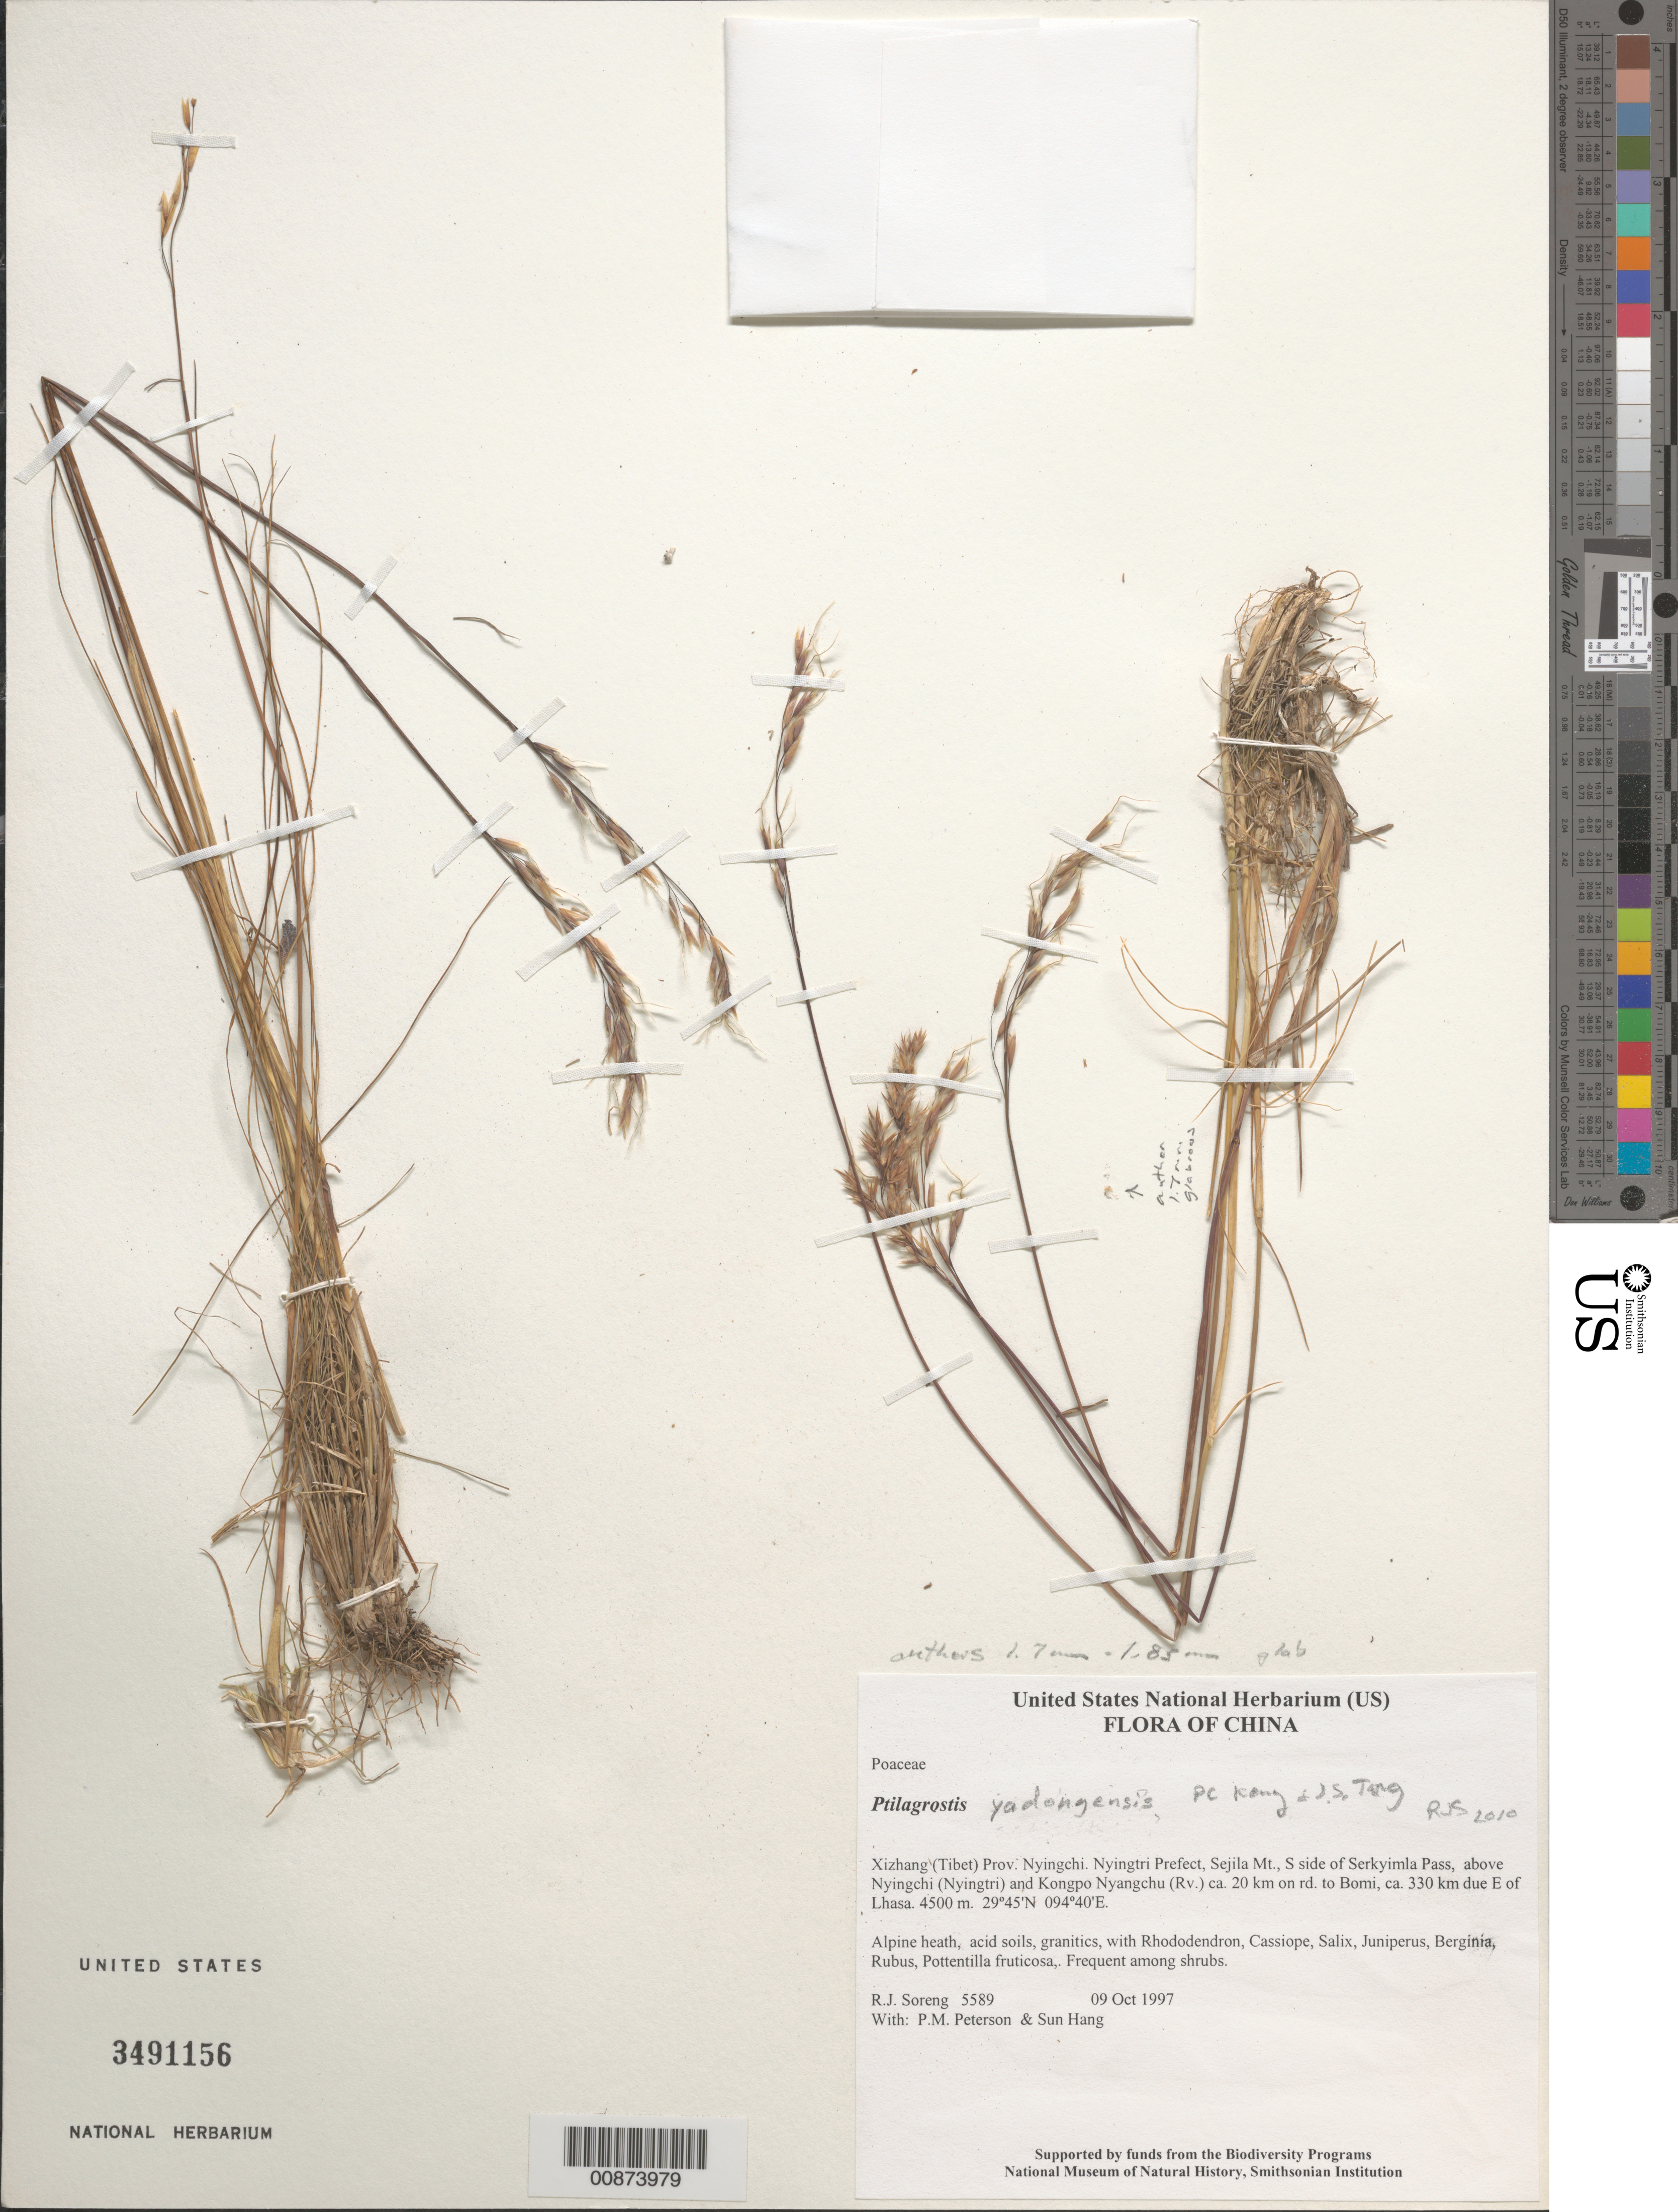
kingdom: Plantae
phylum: Tracheophyta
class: Liliopsida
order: Poales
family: Poaceae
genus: Ptilagrostis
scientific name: Ptilagrostis yadongensis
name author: Keng f.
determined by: Soreng, Robert J., Research Associate (BOT), Smithsonian Institution - National Museum of Natural History (UNITED STATES)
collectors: R. J. Soreng, P. M. Peterson & Sun Hang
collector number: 5589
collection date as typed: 09 Oct 1997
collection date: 1997-10-09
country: China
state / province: Xizang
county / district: Nyingchi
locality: Nyingtri Prefect, Sejila Mt., S side of Serkyimla Pass, above Nyingchi (Nyingtri) and Kongpo Nyangchu (Rv.) ca. 20 km on rd. to Bomi, ca. 330 km due E of Lhasa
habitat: Alpine heath, acid soils, granitics, with Rhododendron, Cassiope, Salix, Juniperus, Berginia, Rubus, Pottentilla fruticosa,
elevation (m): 4500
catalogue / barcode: US 3491156